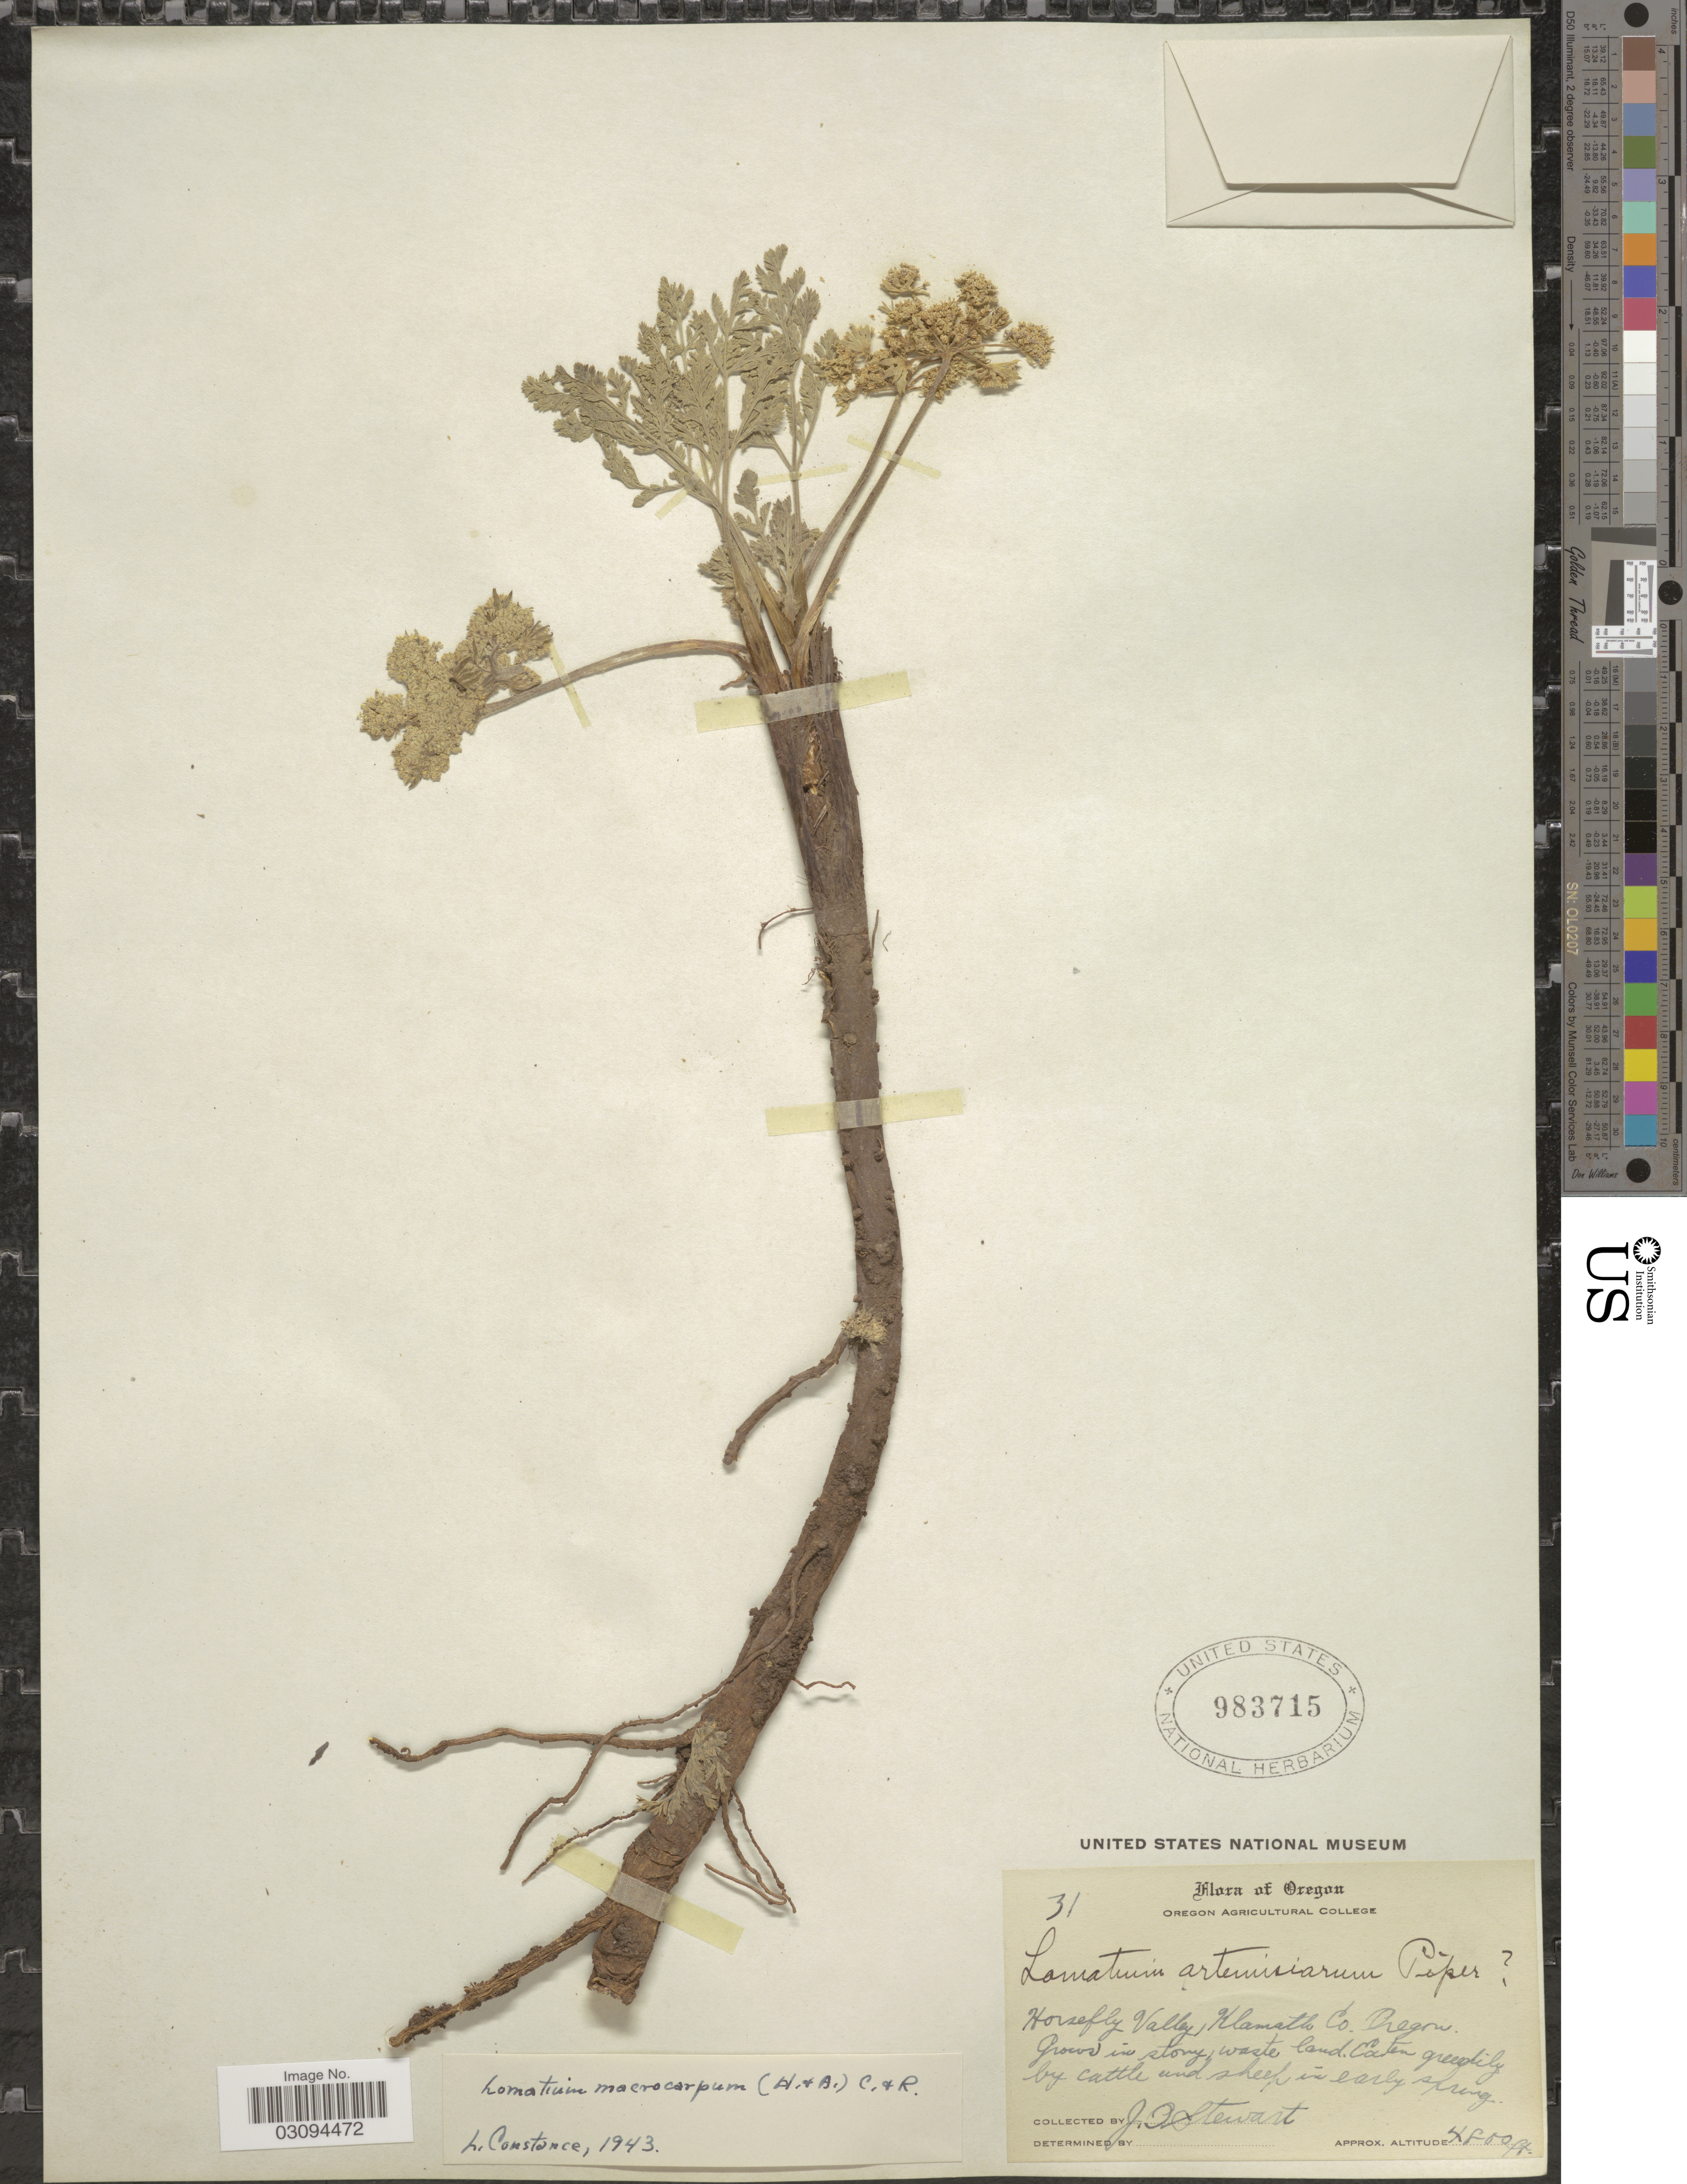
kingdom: Plantae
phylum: Tracheophyta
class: Magnoliopsida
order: Apiales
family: Apiaceae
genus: Lomatium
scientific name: Lomatium macrocarpum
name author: (Hook. et al.) J.M. Coult. & Rose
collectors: J. Stewart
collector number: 31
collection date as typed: early spring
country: United States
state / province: Oregon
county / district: Klamath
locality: Horsefly Valley, Klamath Co.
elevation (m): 1463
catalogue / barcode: US 983715